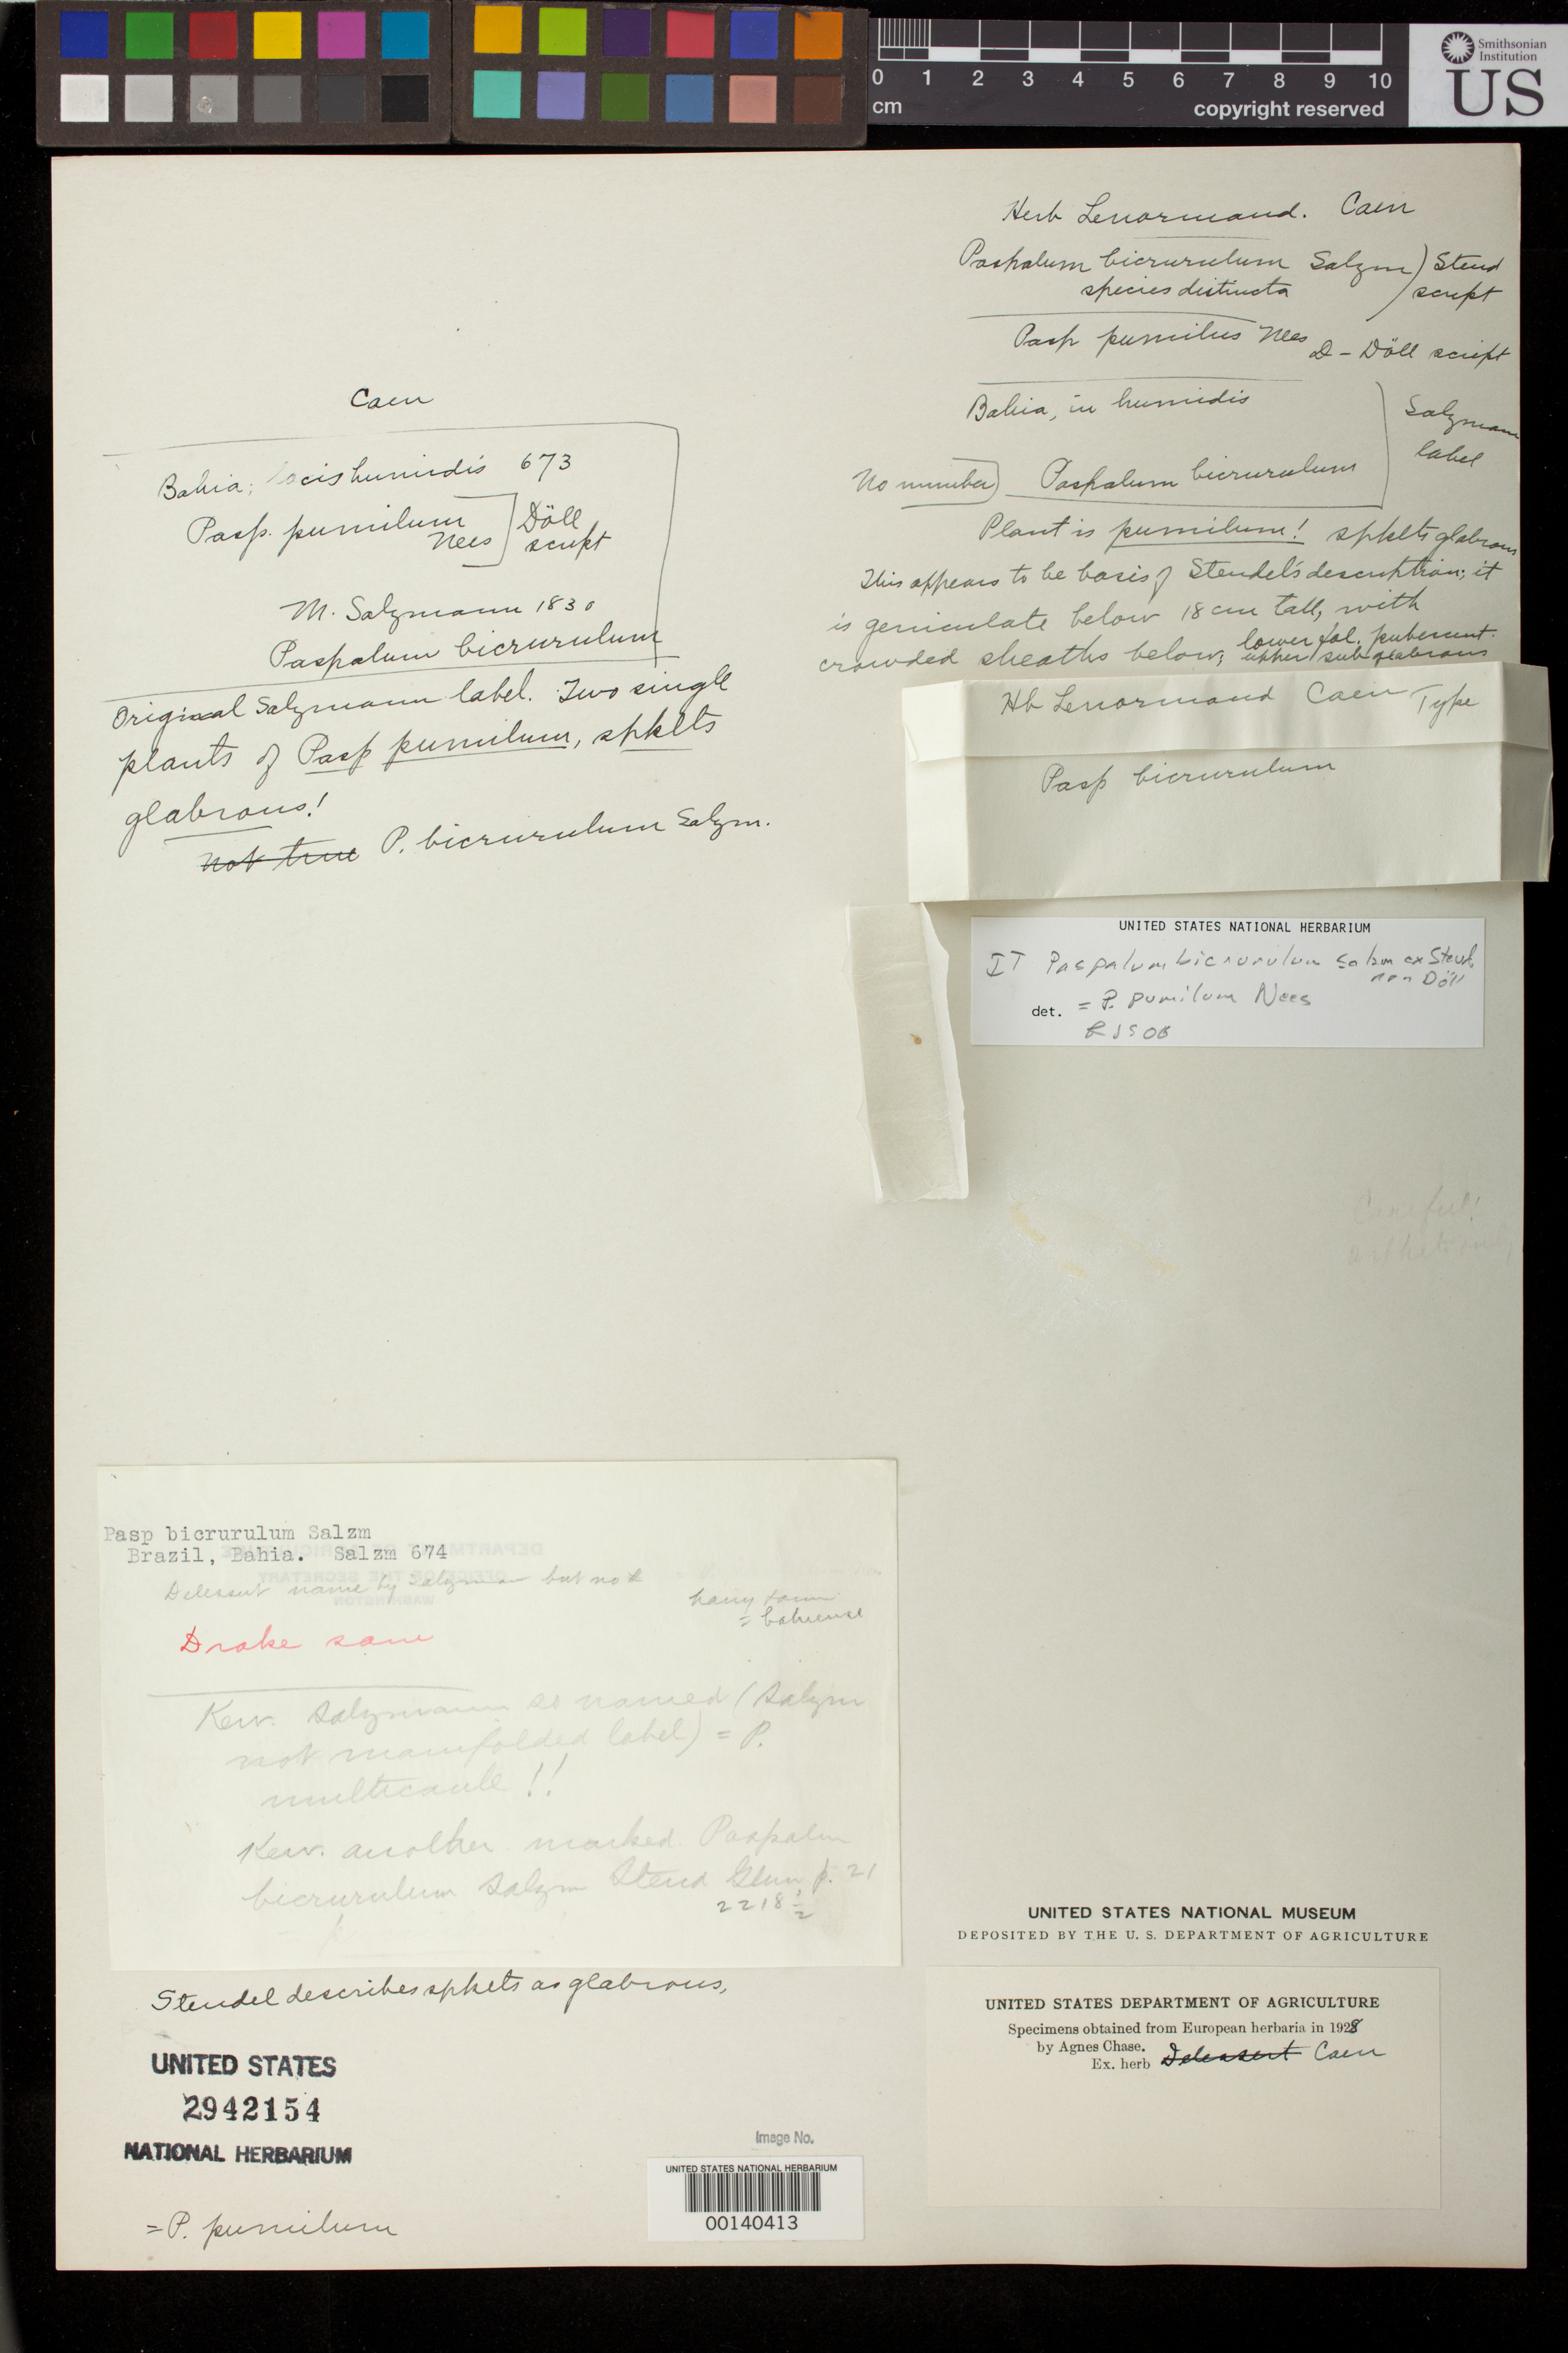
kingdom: Plantae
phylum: Tracheophyta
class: Liliopsida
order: Poales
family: Poaceae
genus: Paspalum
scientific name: Paspalum bicrurulum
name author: Salzm. ex Steud.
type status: Type Collection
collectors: P. Salzmann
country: Brazil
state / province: Bahia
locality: North of Esplanda city on road to Jaquera.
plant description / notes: Fragmentary material of type specimen ex herb. Lenormand (Caen). =Salzmann 673? According to Chase (1929), Salzmann distributed 3 different species under the name "Paspalum bicrurulum".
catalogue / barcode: US 2942154